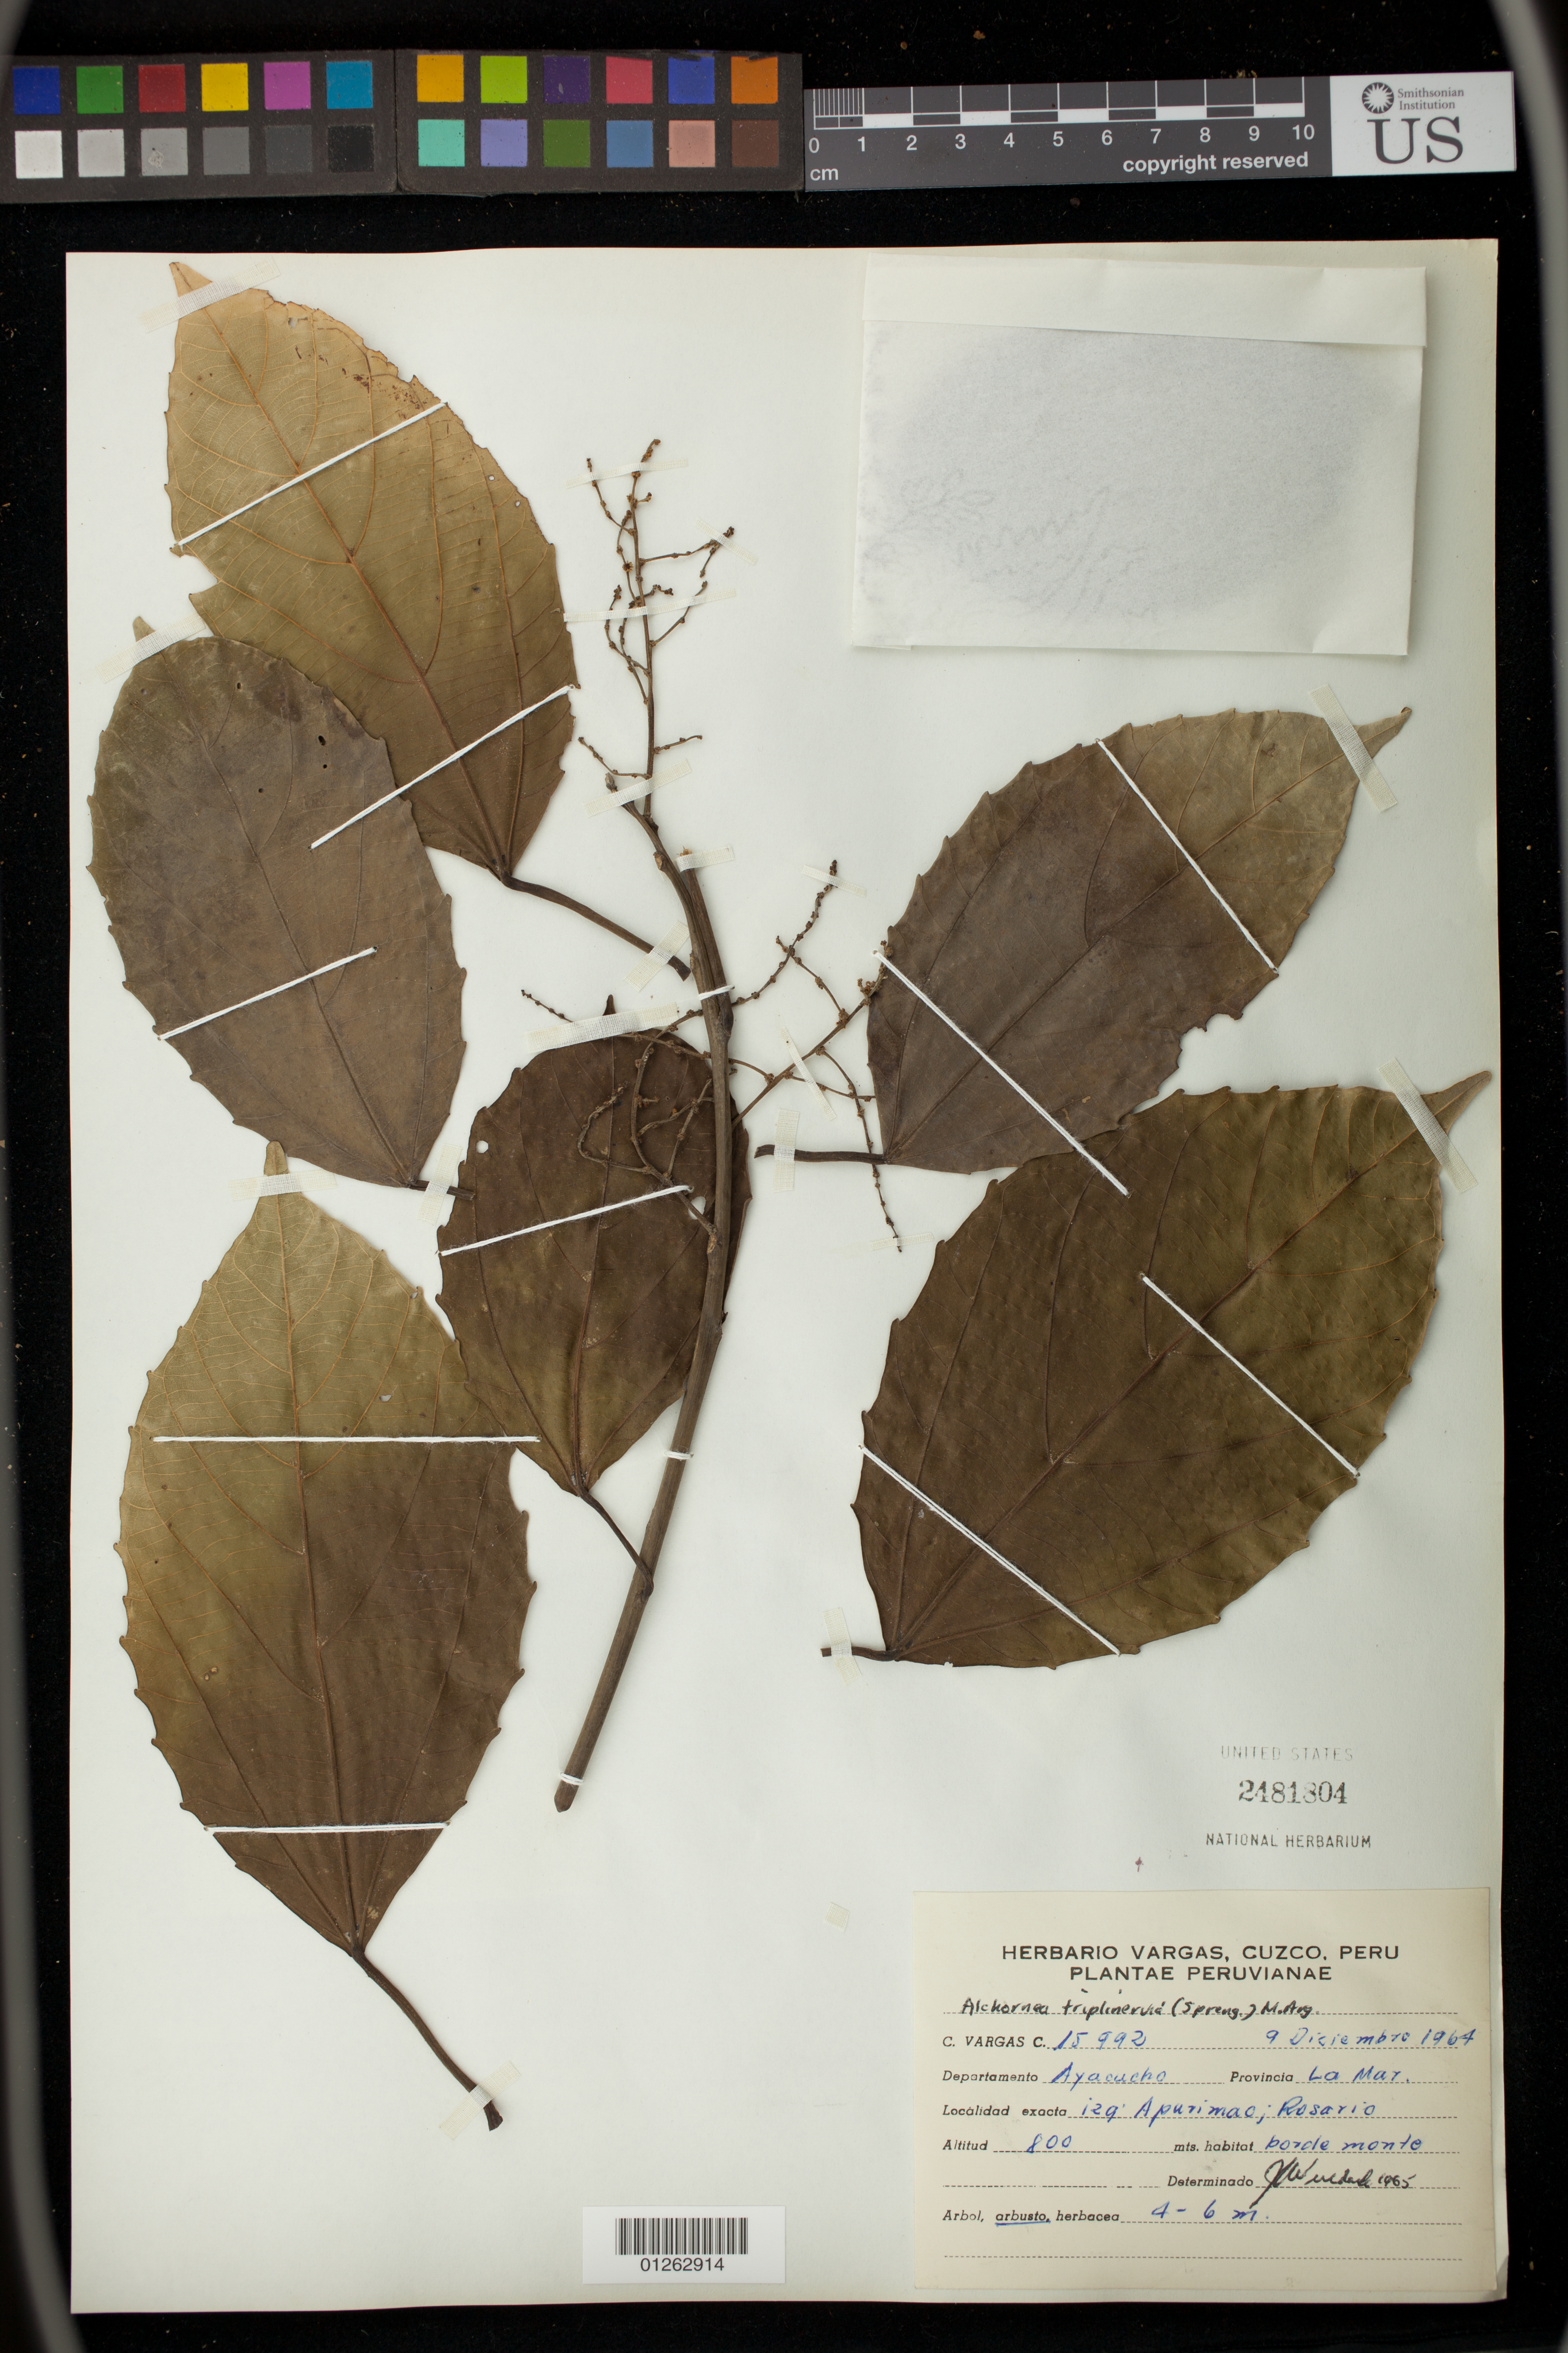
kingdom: Plantae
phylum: Tracheophyta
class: Magnoliopsida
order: Malpighiales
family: Euphorbiaceae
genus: Alchornea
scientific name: Alchornea triplinervia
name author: (Spreng.) Müll. Arg.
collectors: C. Vargas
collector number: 15992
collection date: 1964-12-09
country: Peru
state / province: Apurímac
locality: Ayacucho, La Mar, [izq.=left] Apurimac; Rosario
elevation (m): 800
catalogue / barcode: US 2481804